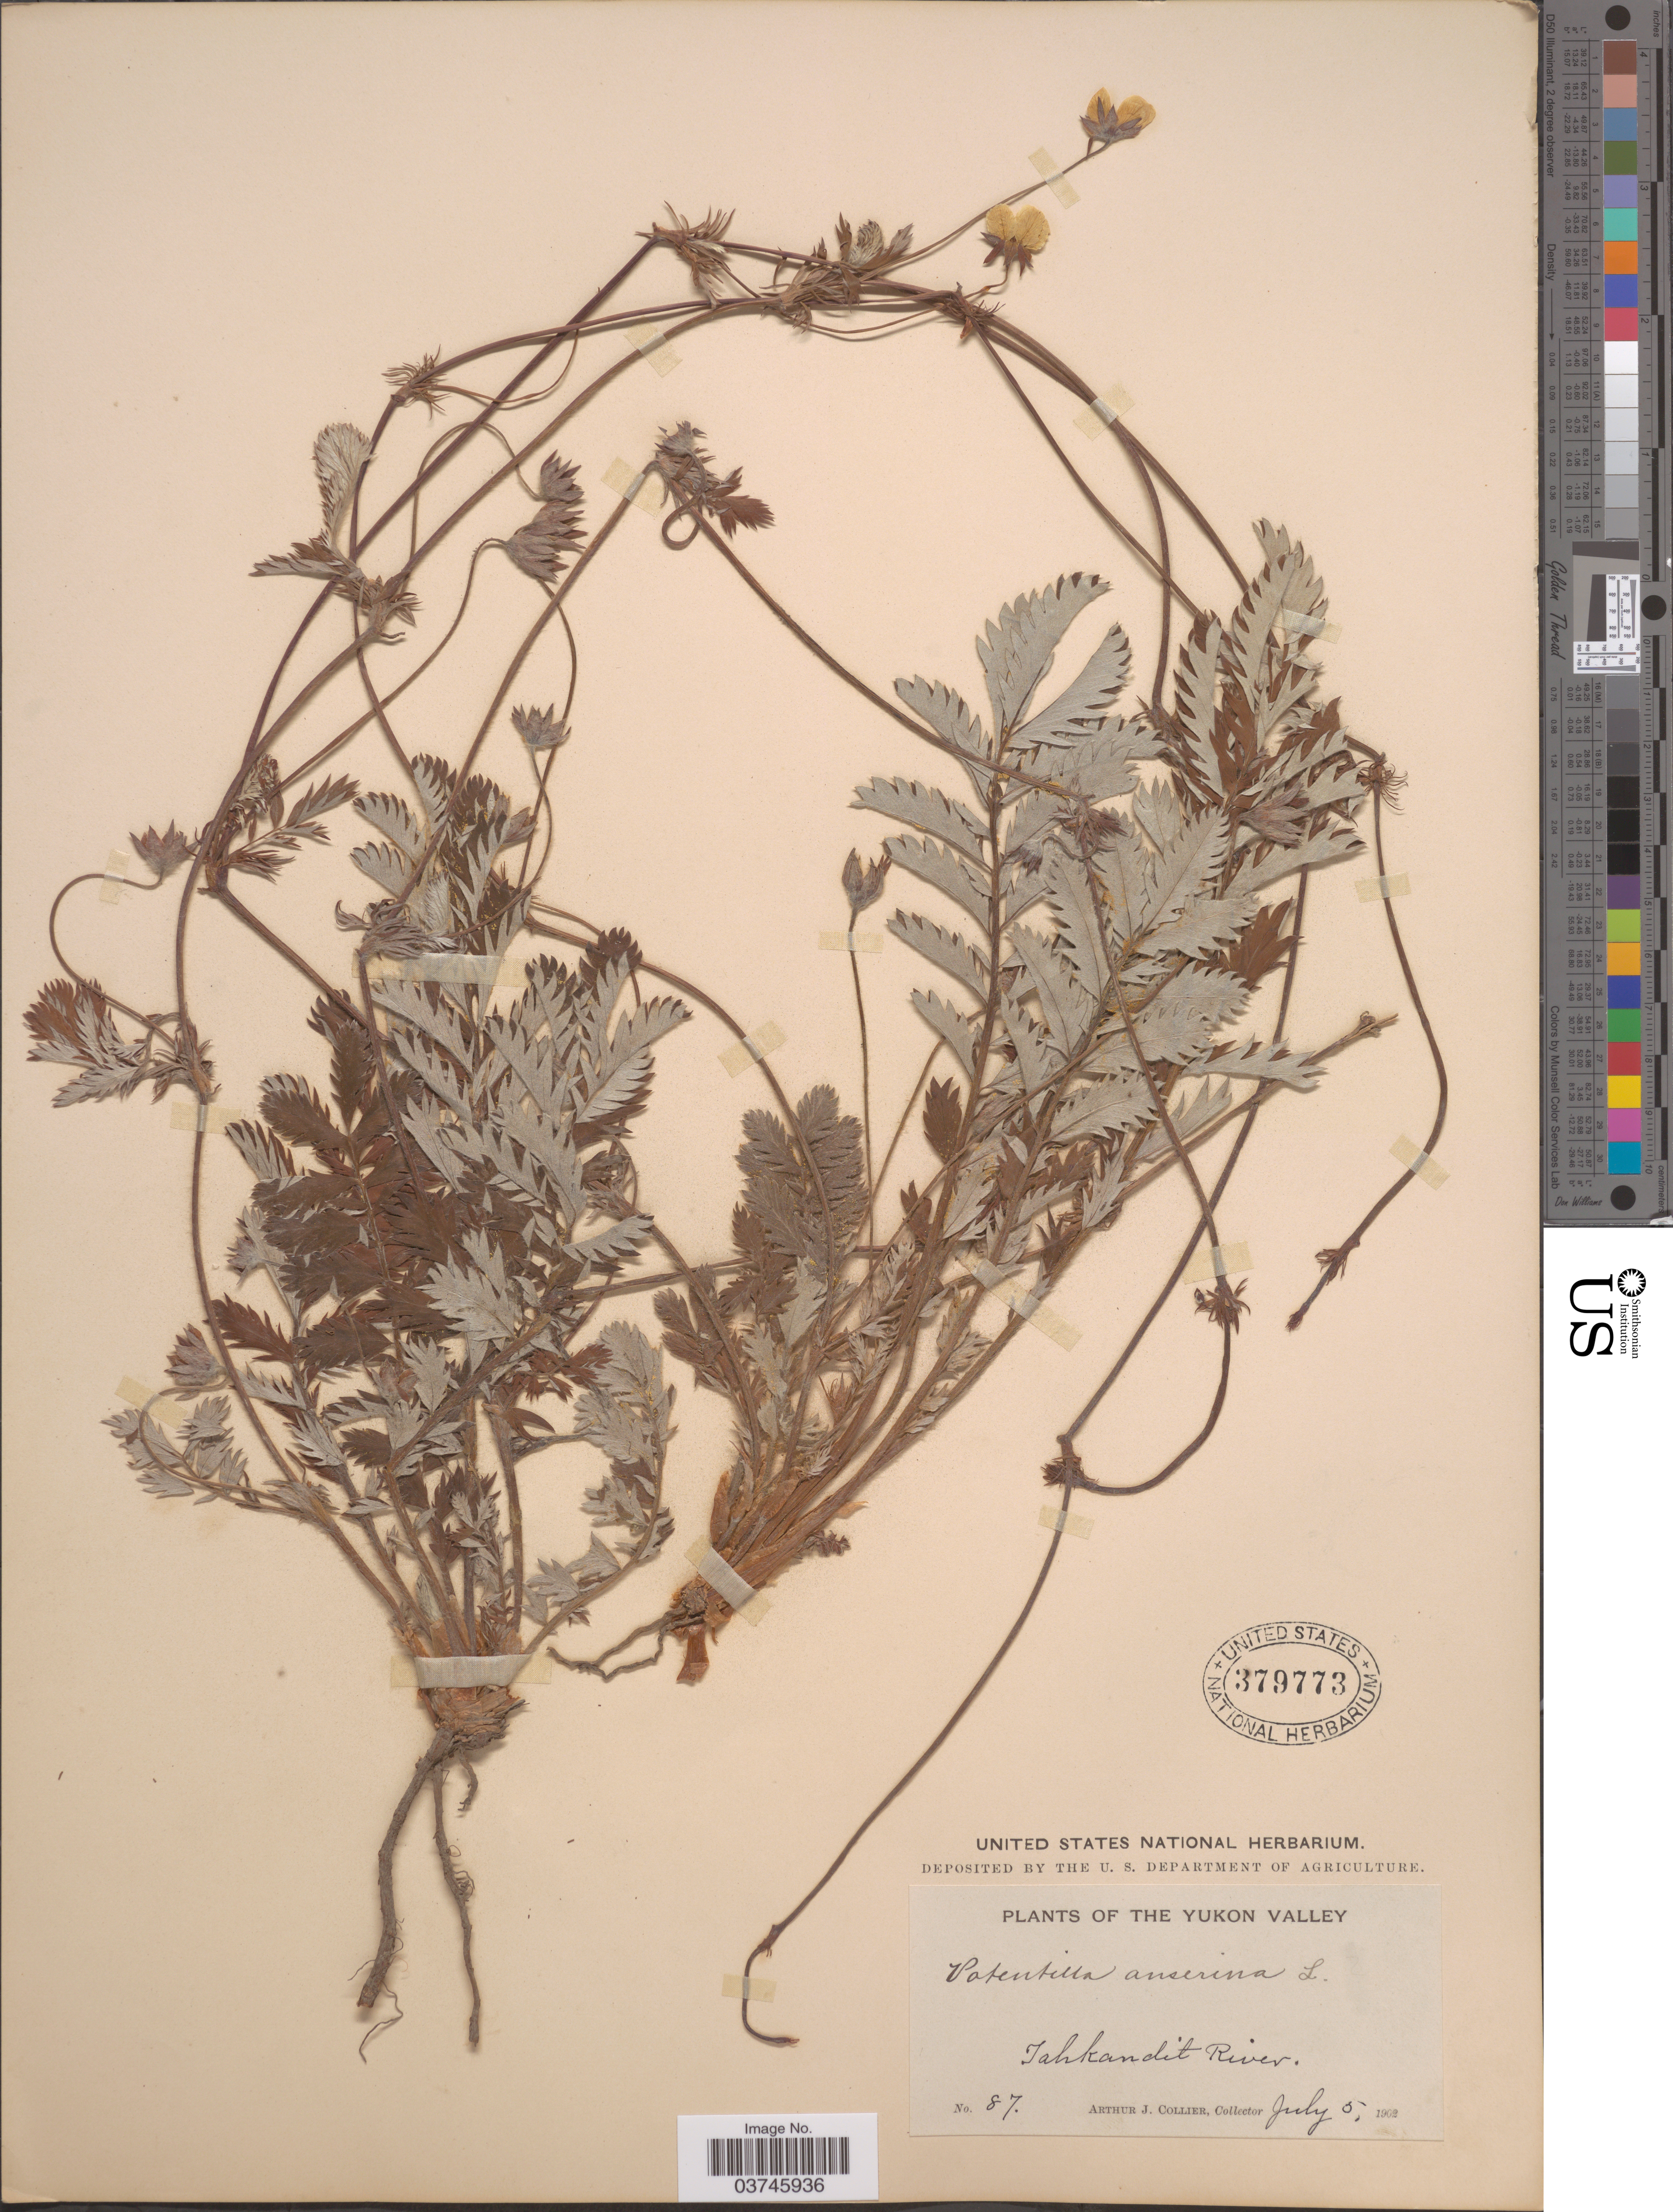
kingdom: Plantae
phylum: Tracheophyta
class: Magnoliopsida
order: Rosales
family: Rosaceae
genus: Argentina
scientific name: Argentina subarctica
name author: Rydb.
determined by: Strong, Mark T., (BOT), Smithsonian Institution - National Museum of Natural History (UNITED STATES)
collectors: A. Collier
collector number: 87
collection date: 1902-07-05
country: Canada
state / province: Yukon Territory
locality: The Yukon Valley. Tahkandit River.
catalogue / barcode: US 379773